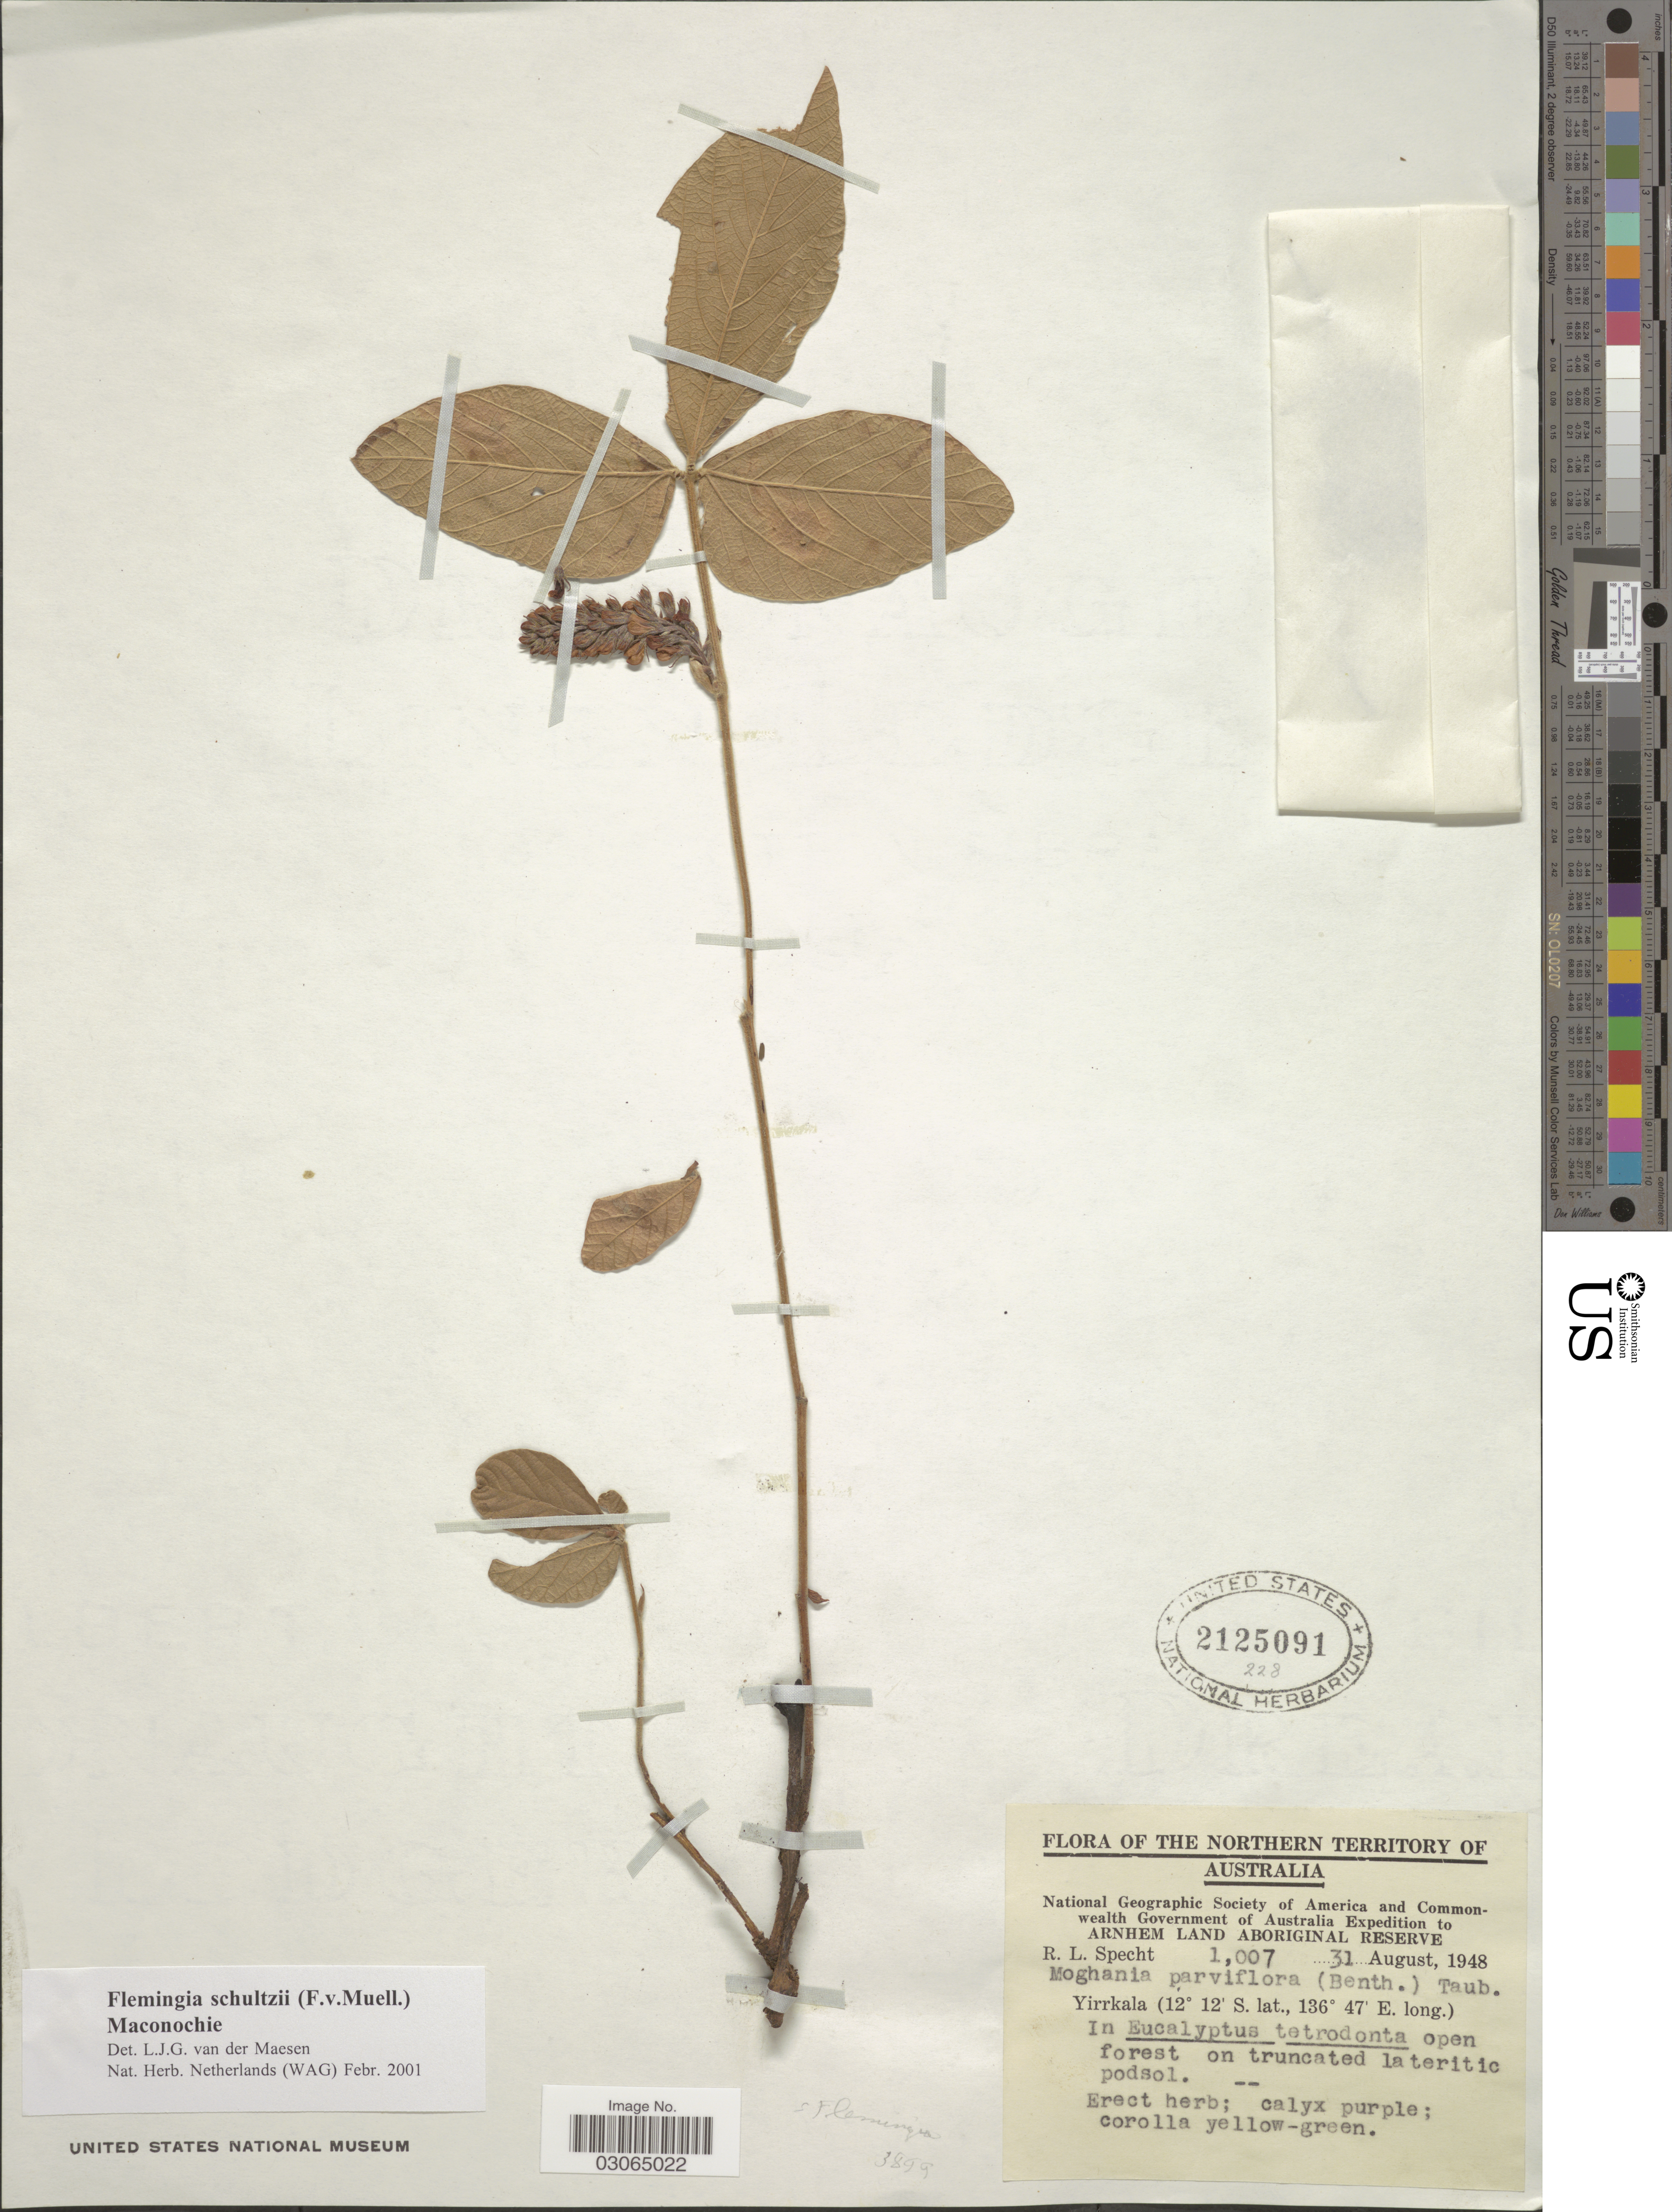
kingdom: Plantae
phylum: Tracheophyta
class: Magnoliopsida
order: Fabales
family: Fabaceae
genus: Flemingia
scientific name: Flemingia schultzii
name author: (F. Muell.) Maconochie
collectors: R. L. Specht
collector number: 1007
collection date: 1948-08-31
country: Australia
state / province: Northern Territory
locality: Arnhem Land Aboriginal Reserve. Yirrkala.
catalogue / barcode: US 2125091